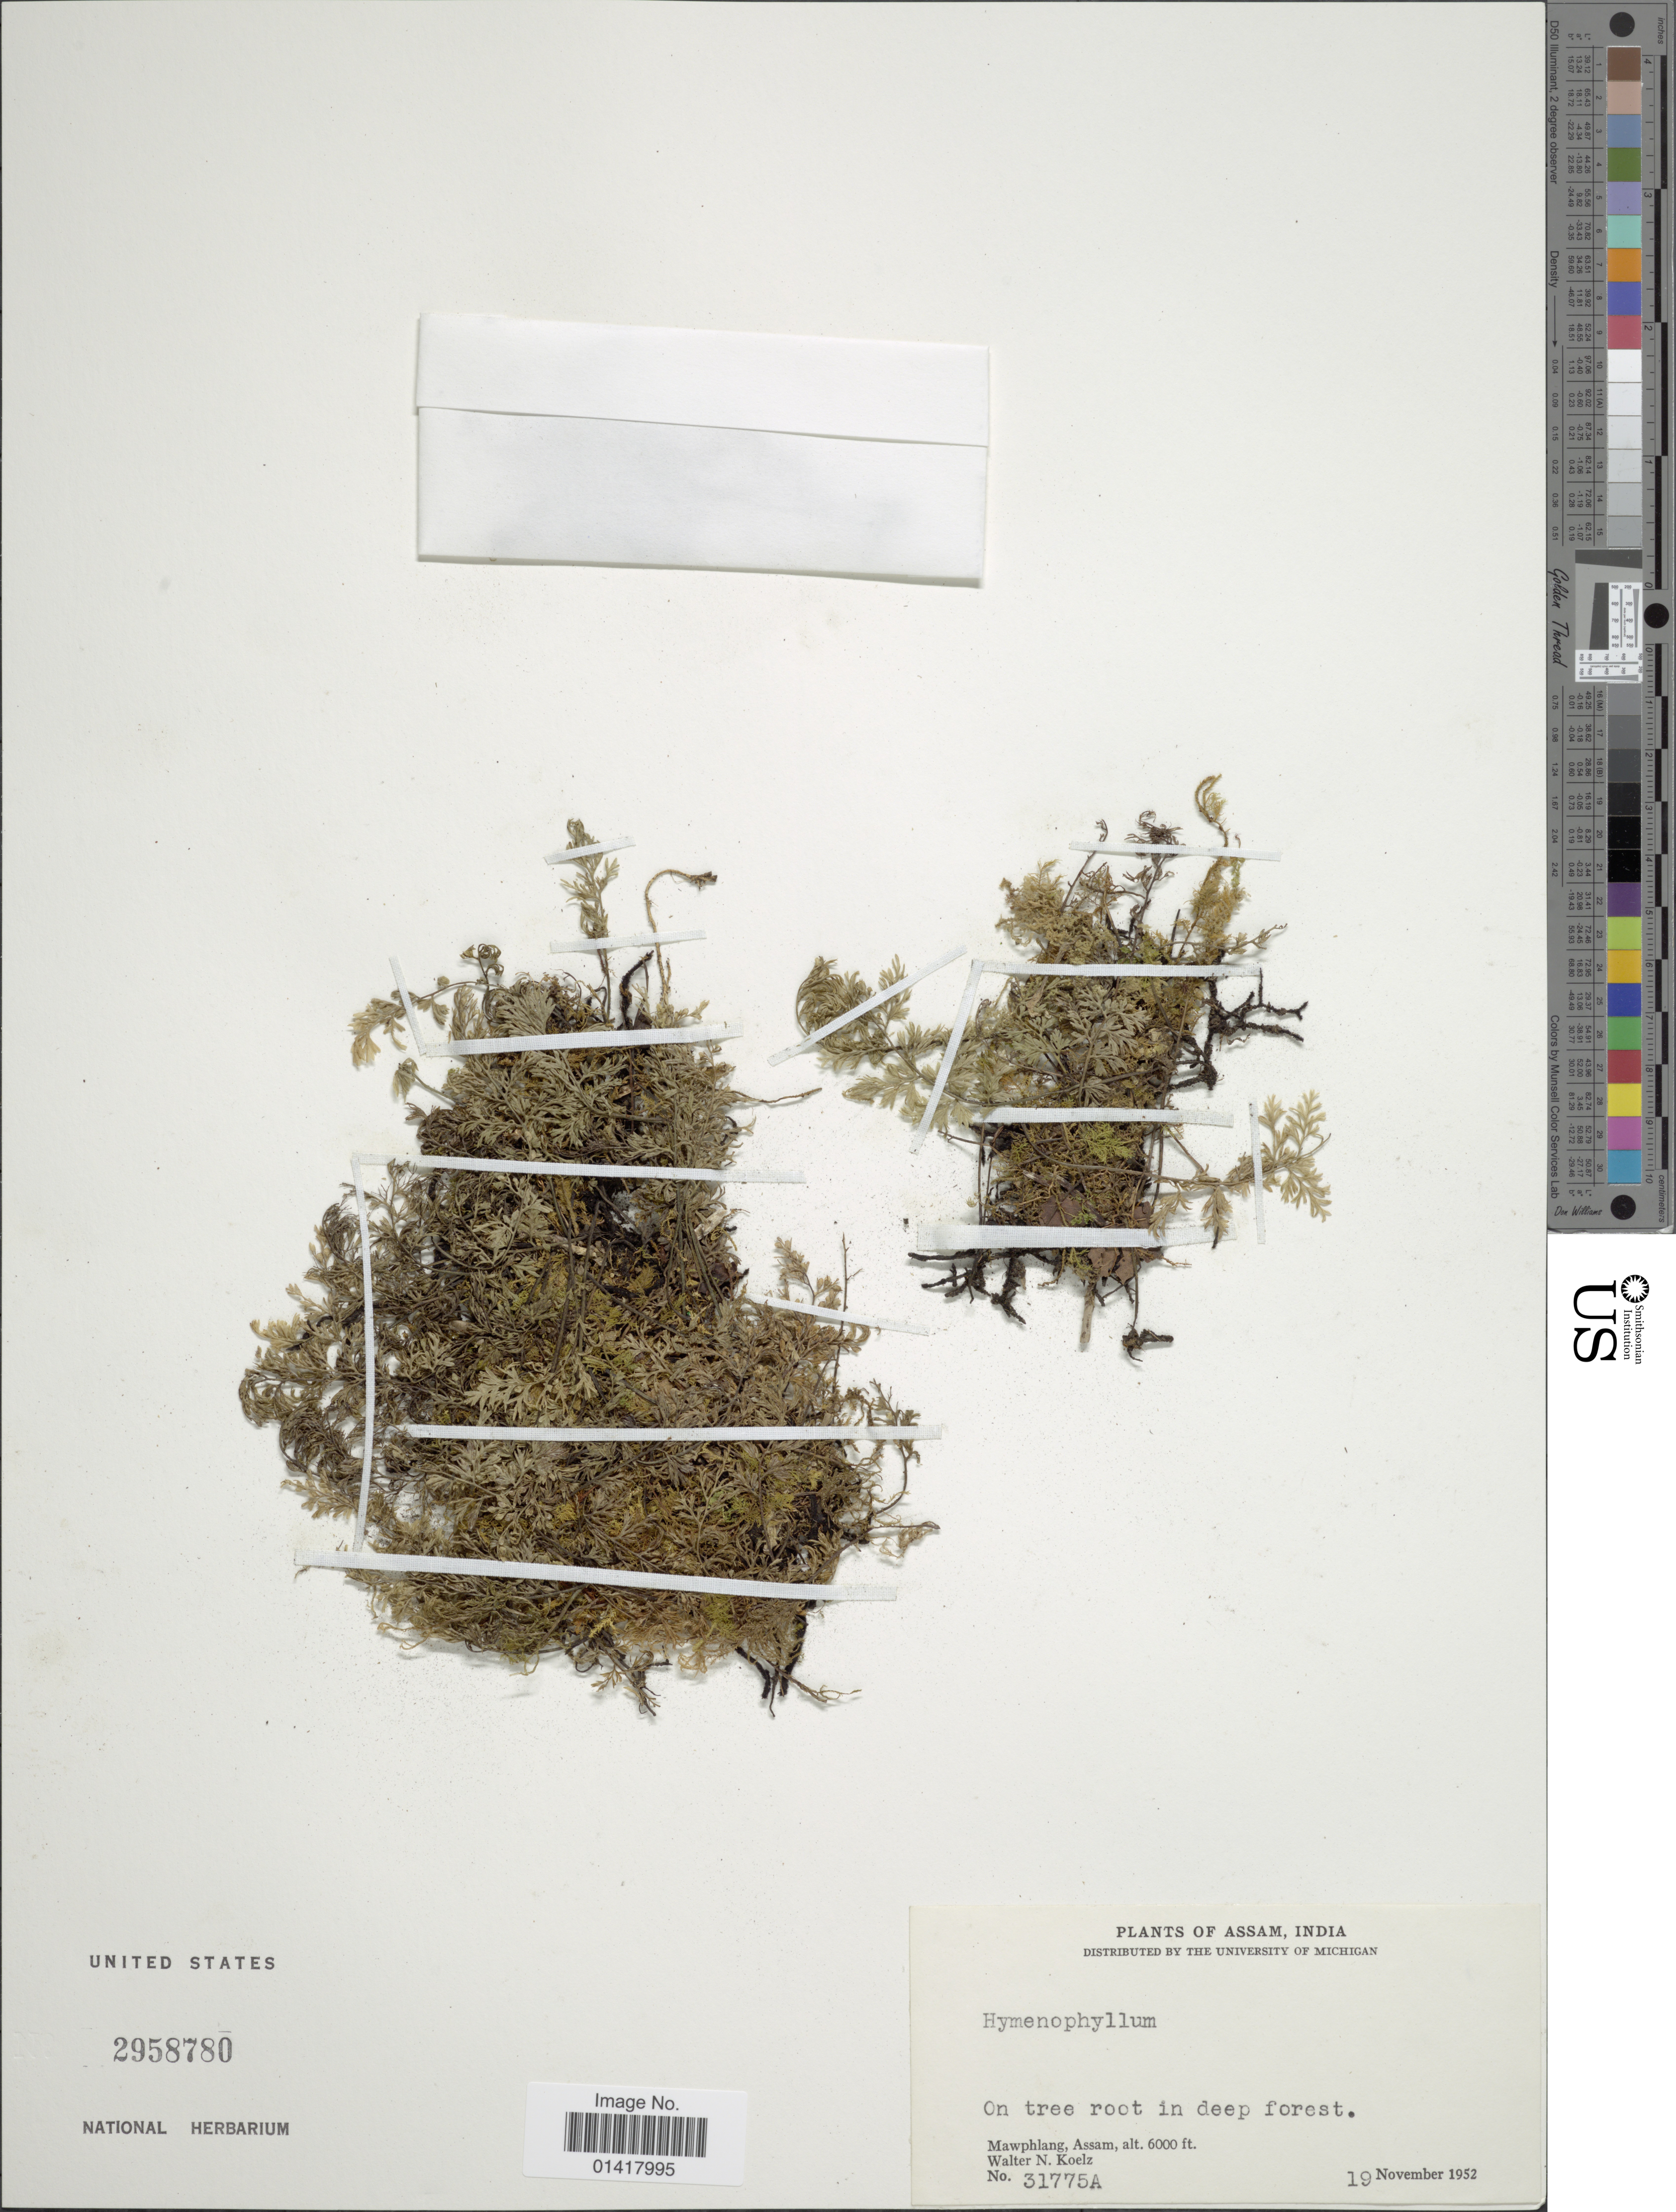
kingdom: Plantae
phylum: Tracheophyta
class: Polypodiopsida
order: Hymenophyllales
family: Hymenophyllaceae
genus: Hymenophyllum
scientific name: Hymenophyllum sp.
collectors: W. N. Koelz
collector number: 31775A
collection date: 1952-11-19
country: India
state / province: Assam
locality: Mawphlang, Assam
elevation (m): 1829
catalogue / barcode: US 2958780